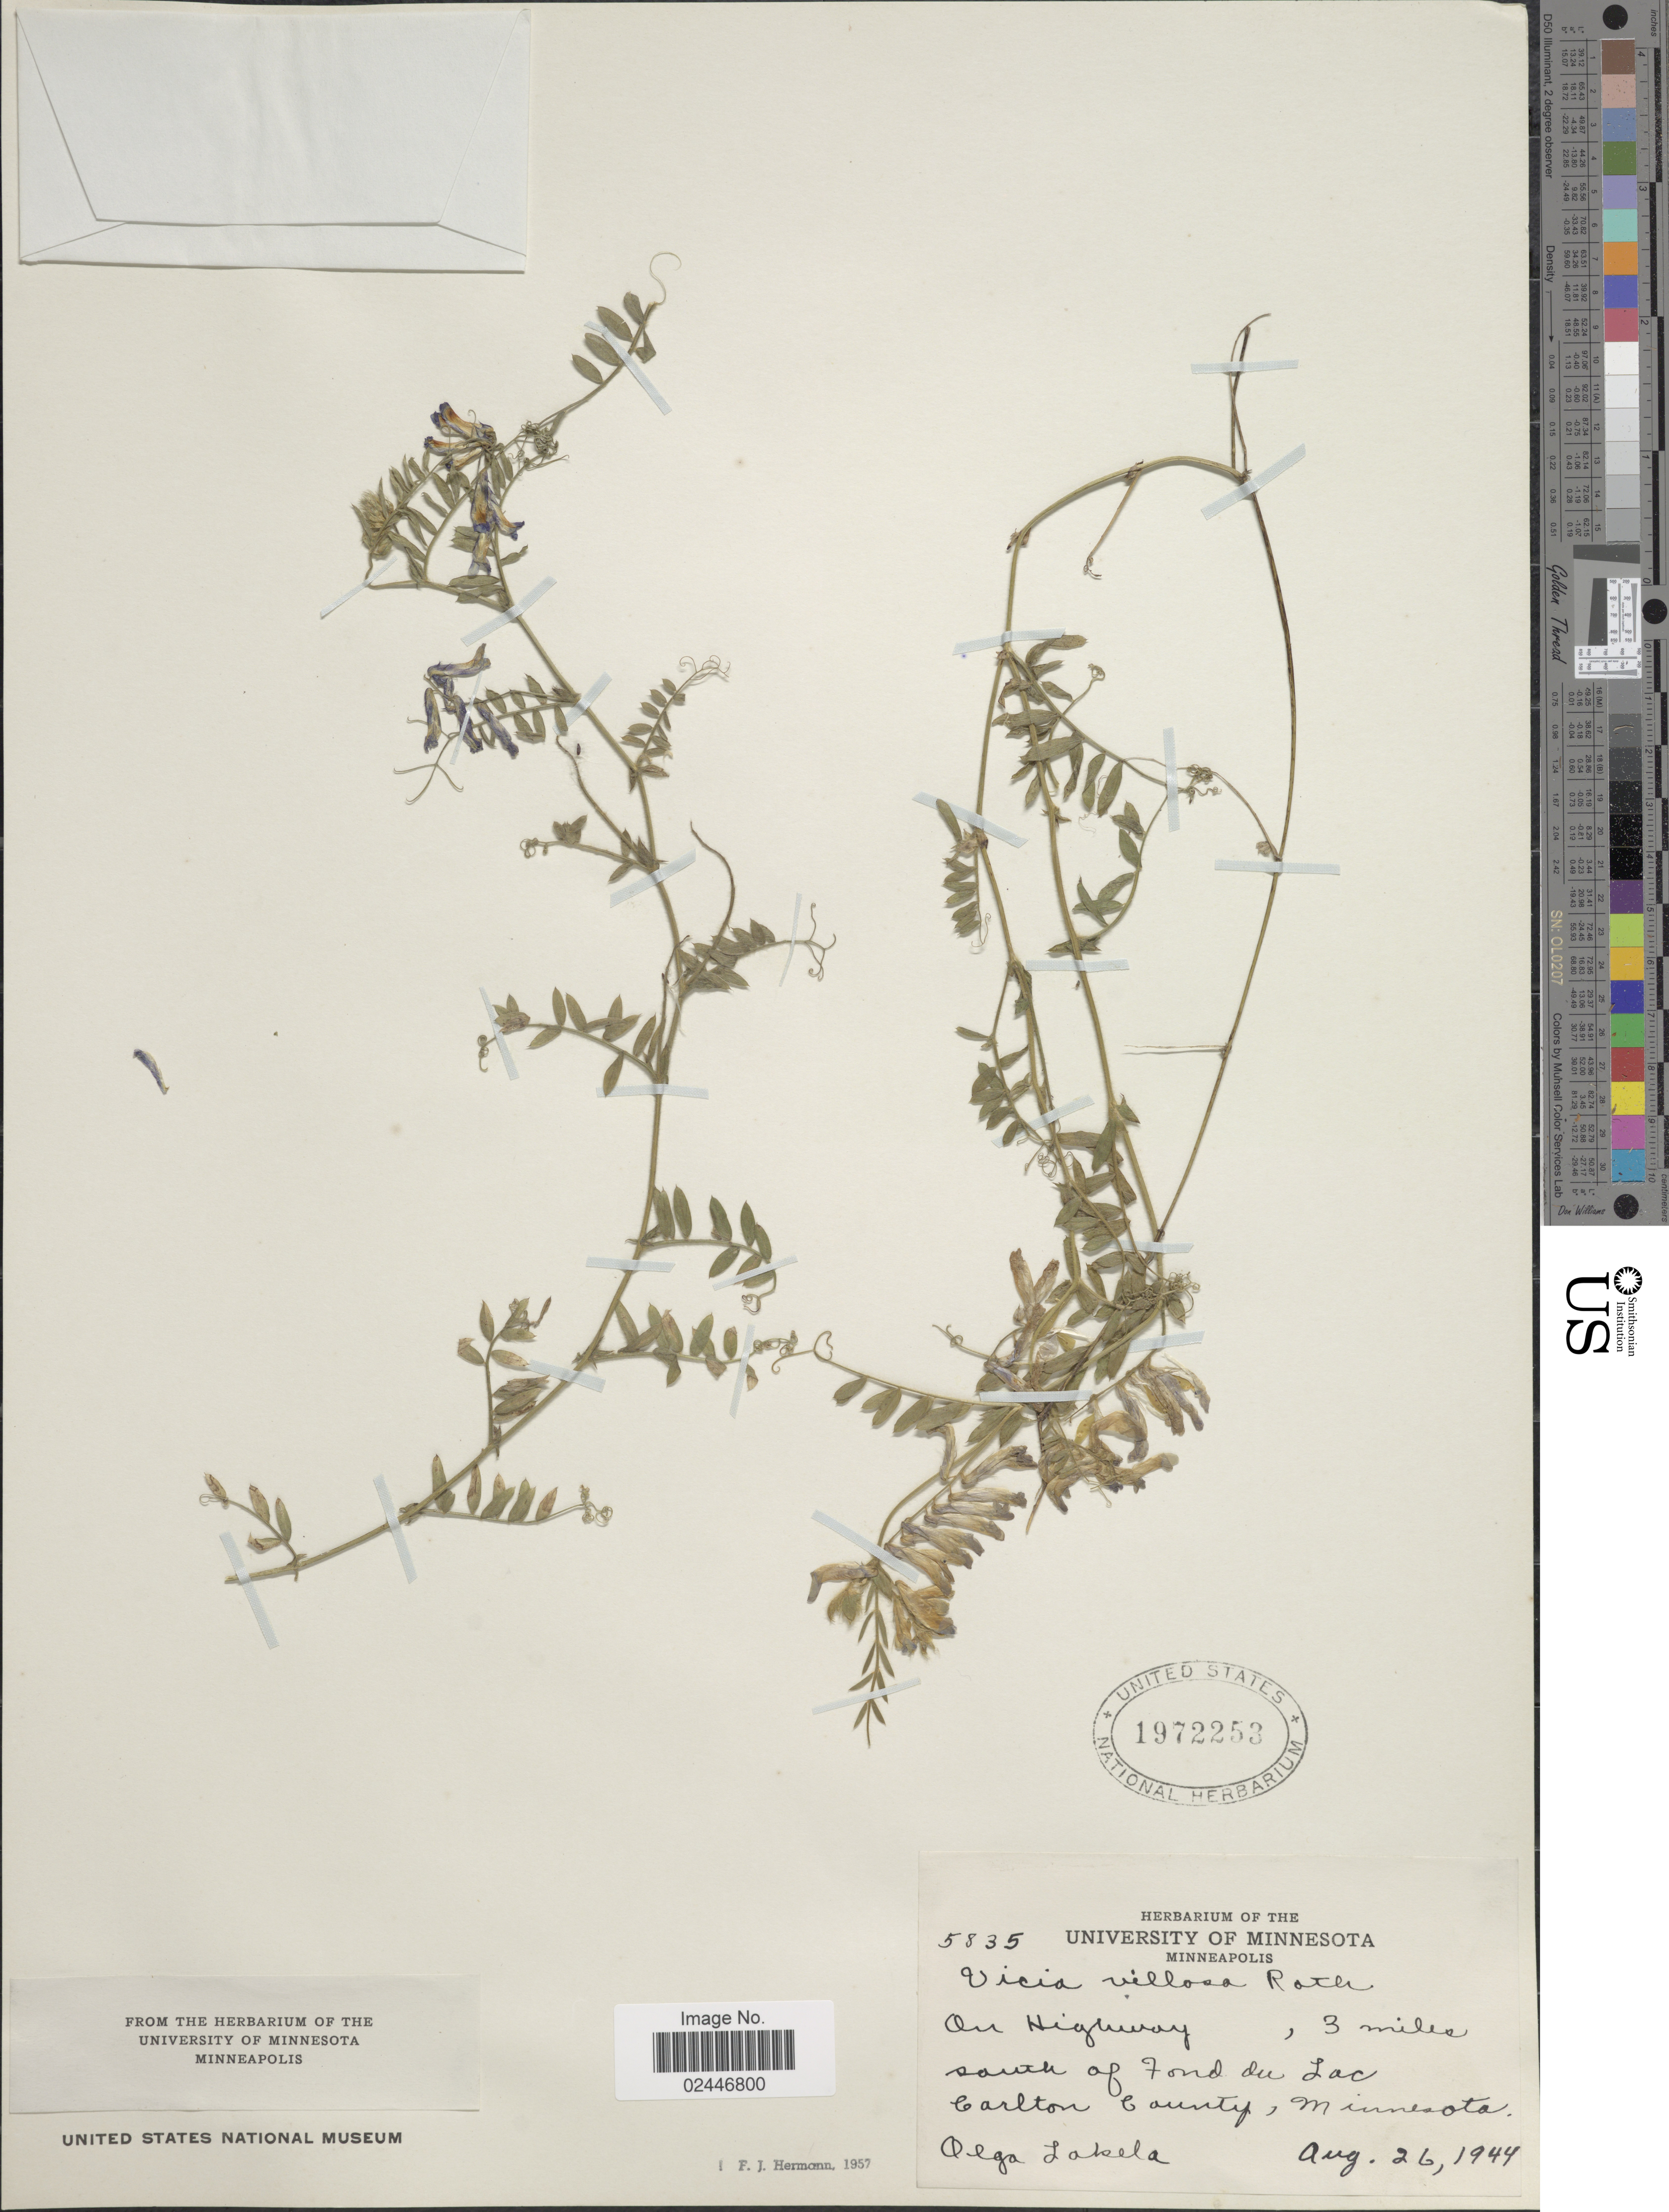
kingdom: Plantae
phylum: Tracheophyta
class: Magnoliopsida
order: Fabales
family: Fabaceae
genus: Vicia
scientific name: Vicia villosa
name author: Roth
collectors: O. K. Lakela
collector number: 5835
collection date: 1944-08-26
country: United States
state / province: Minnesota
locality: On Highway, 3 miles south of Fond du Lac, Carlton County.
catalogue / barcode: US 1972253